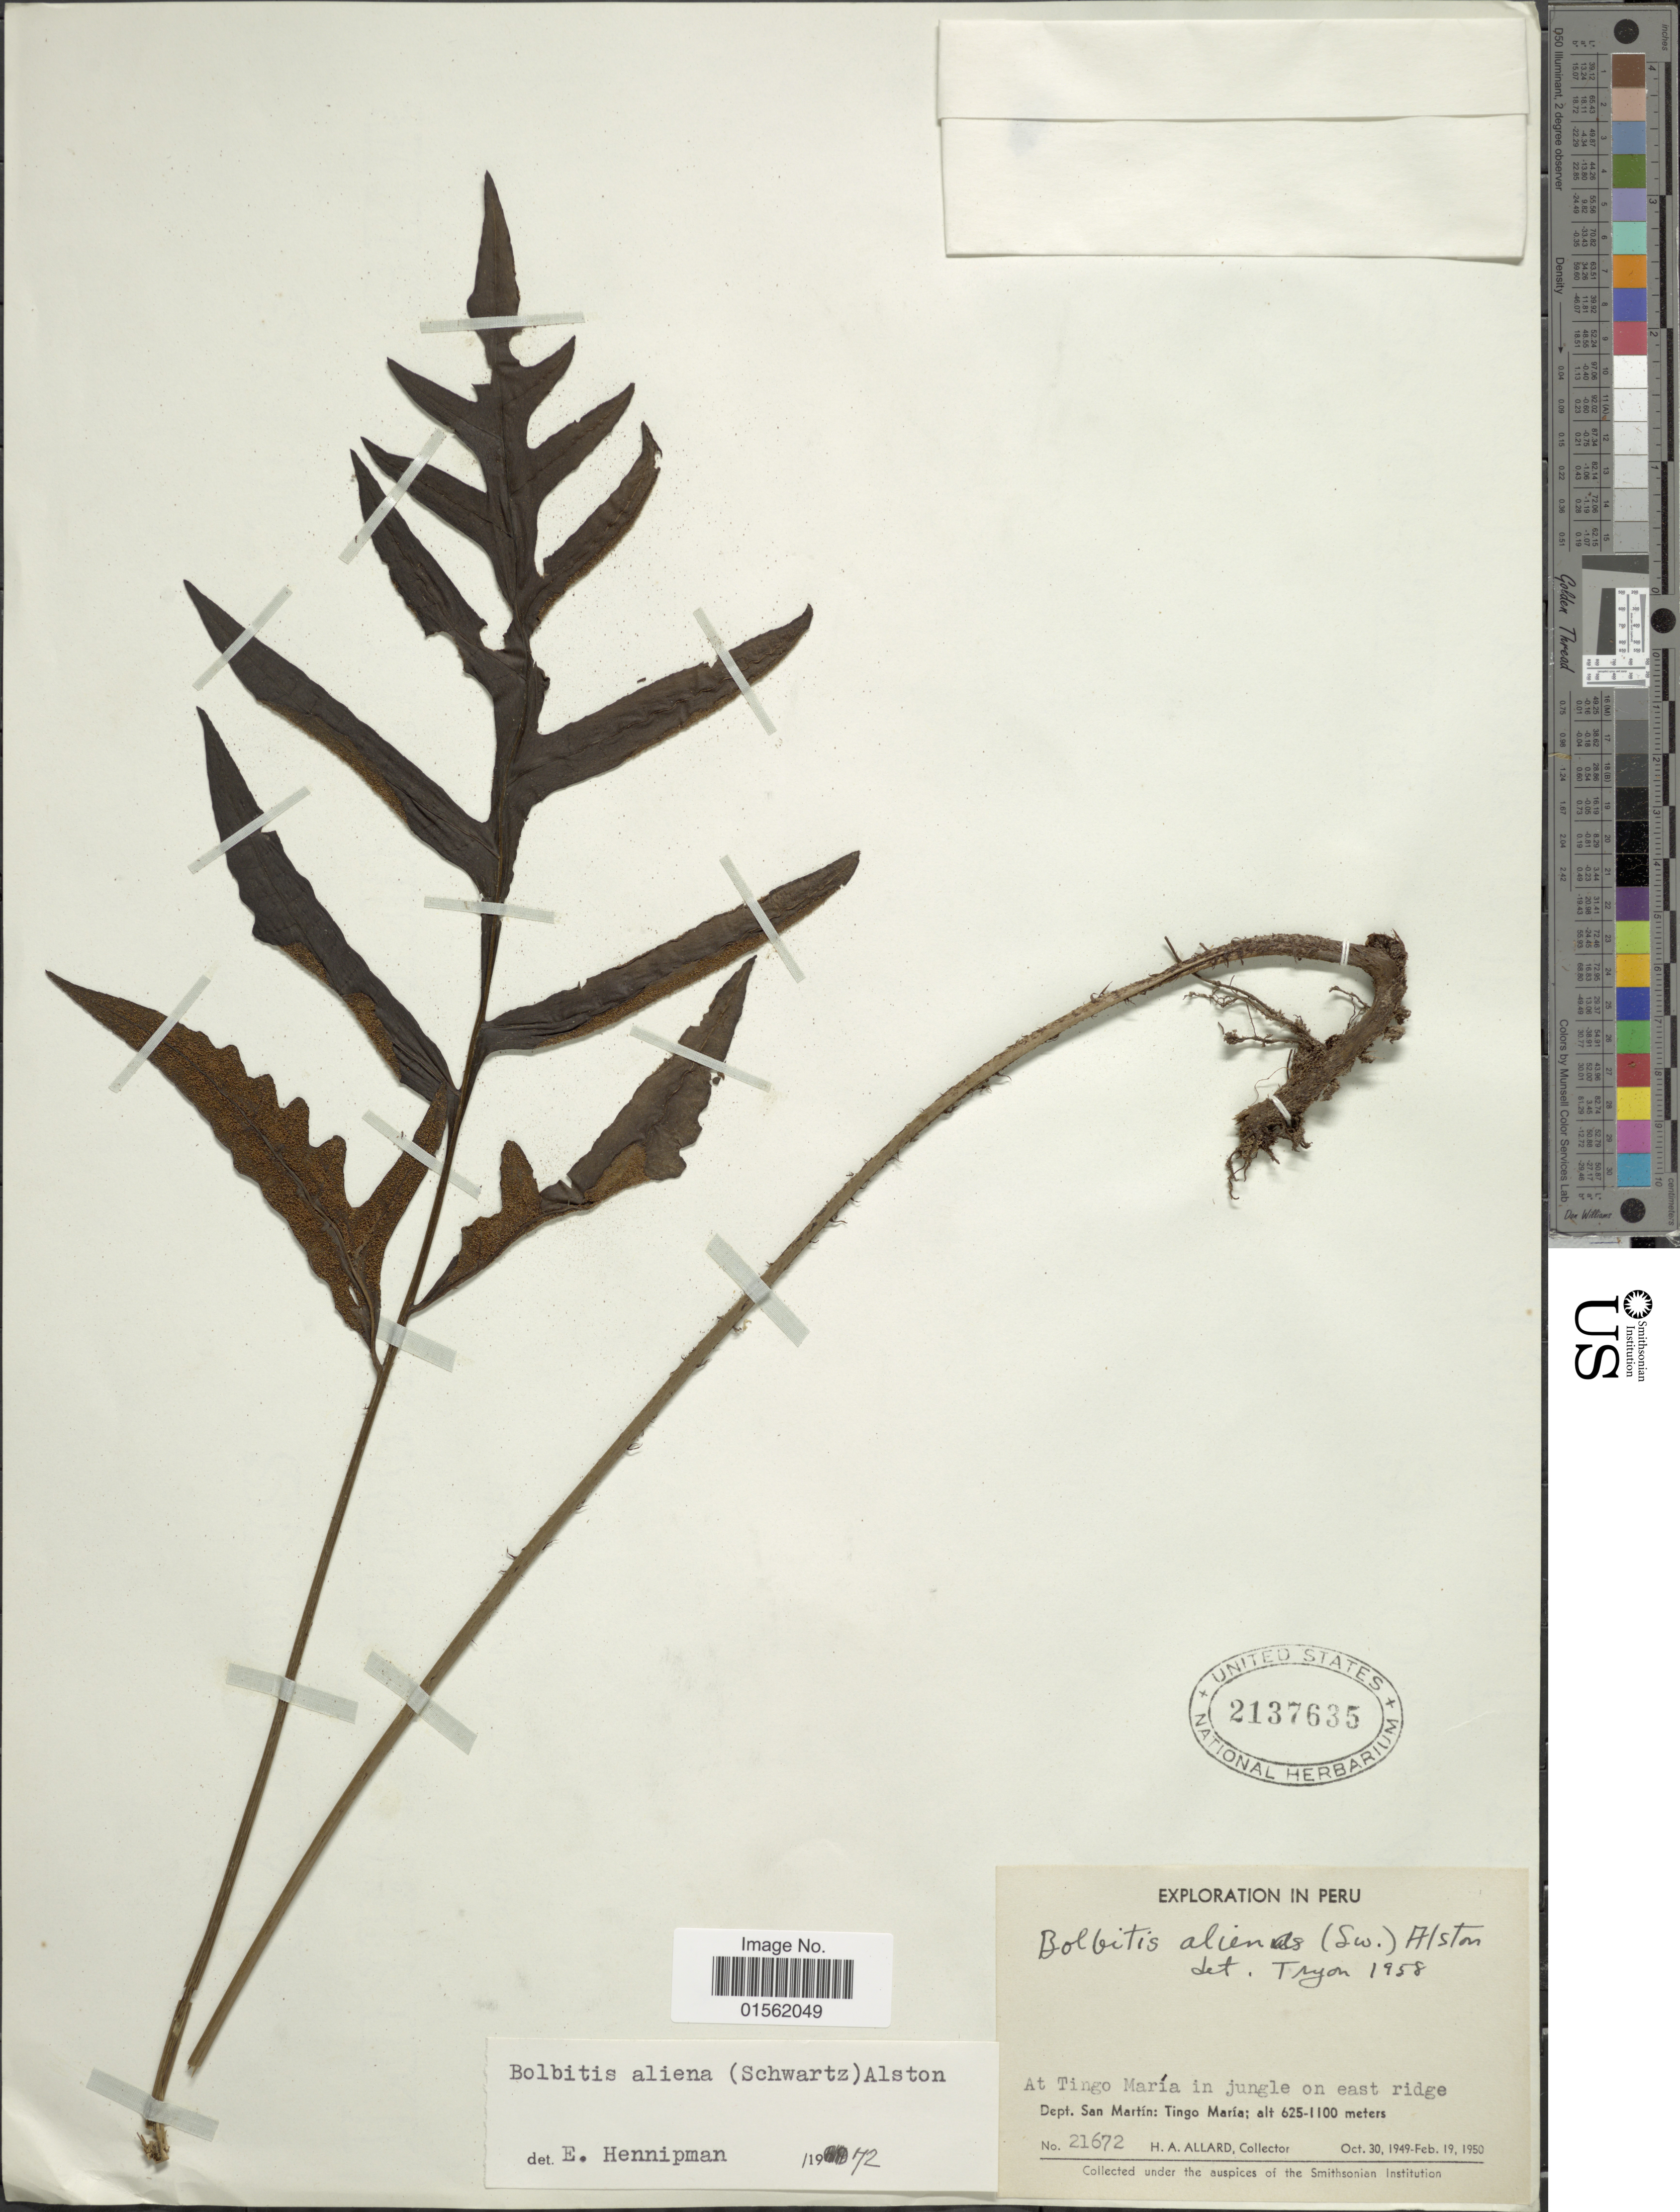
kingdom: Plantae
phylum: Tracheophyta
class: Polypodiopsida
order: Polypodiales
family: Dryopteridaceae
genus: Bolbitis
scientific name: Bolbitis aliena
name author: (Sw.) Alston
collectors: H. A. Allard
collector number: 21672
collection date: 1949-10-30/1950-02-19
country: Peru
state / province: San Martín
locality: At Tingo María in jungle on east ridge, Tingo María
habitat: in jungle on ridge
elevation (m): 625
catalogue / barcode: US 2137635